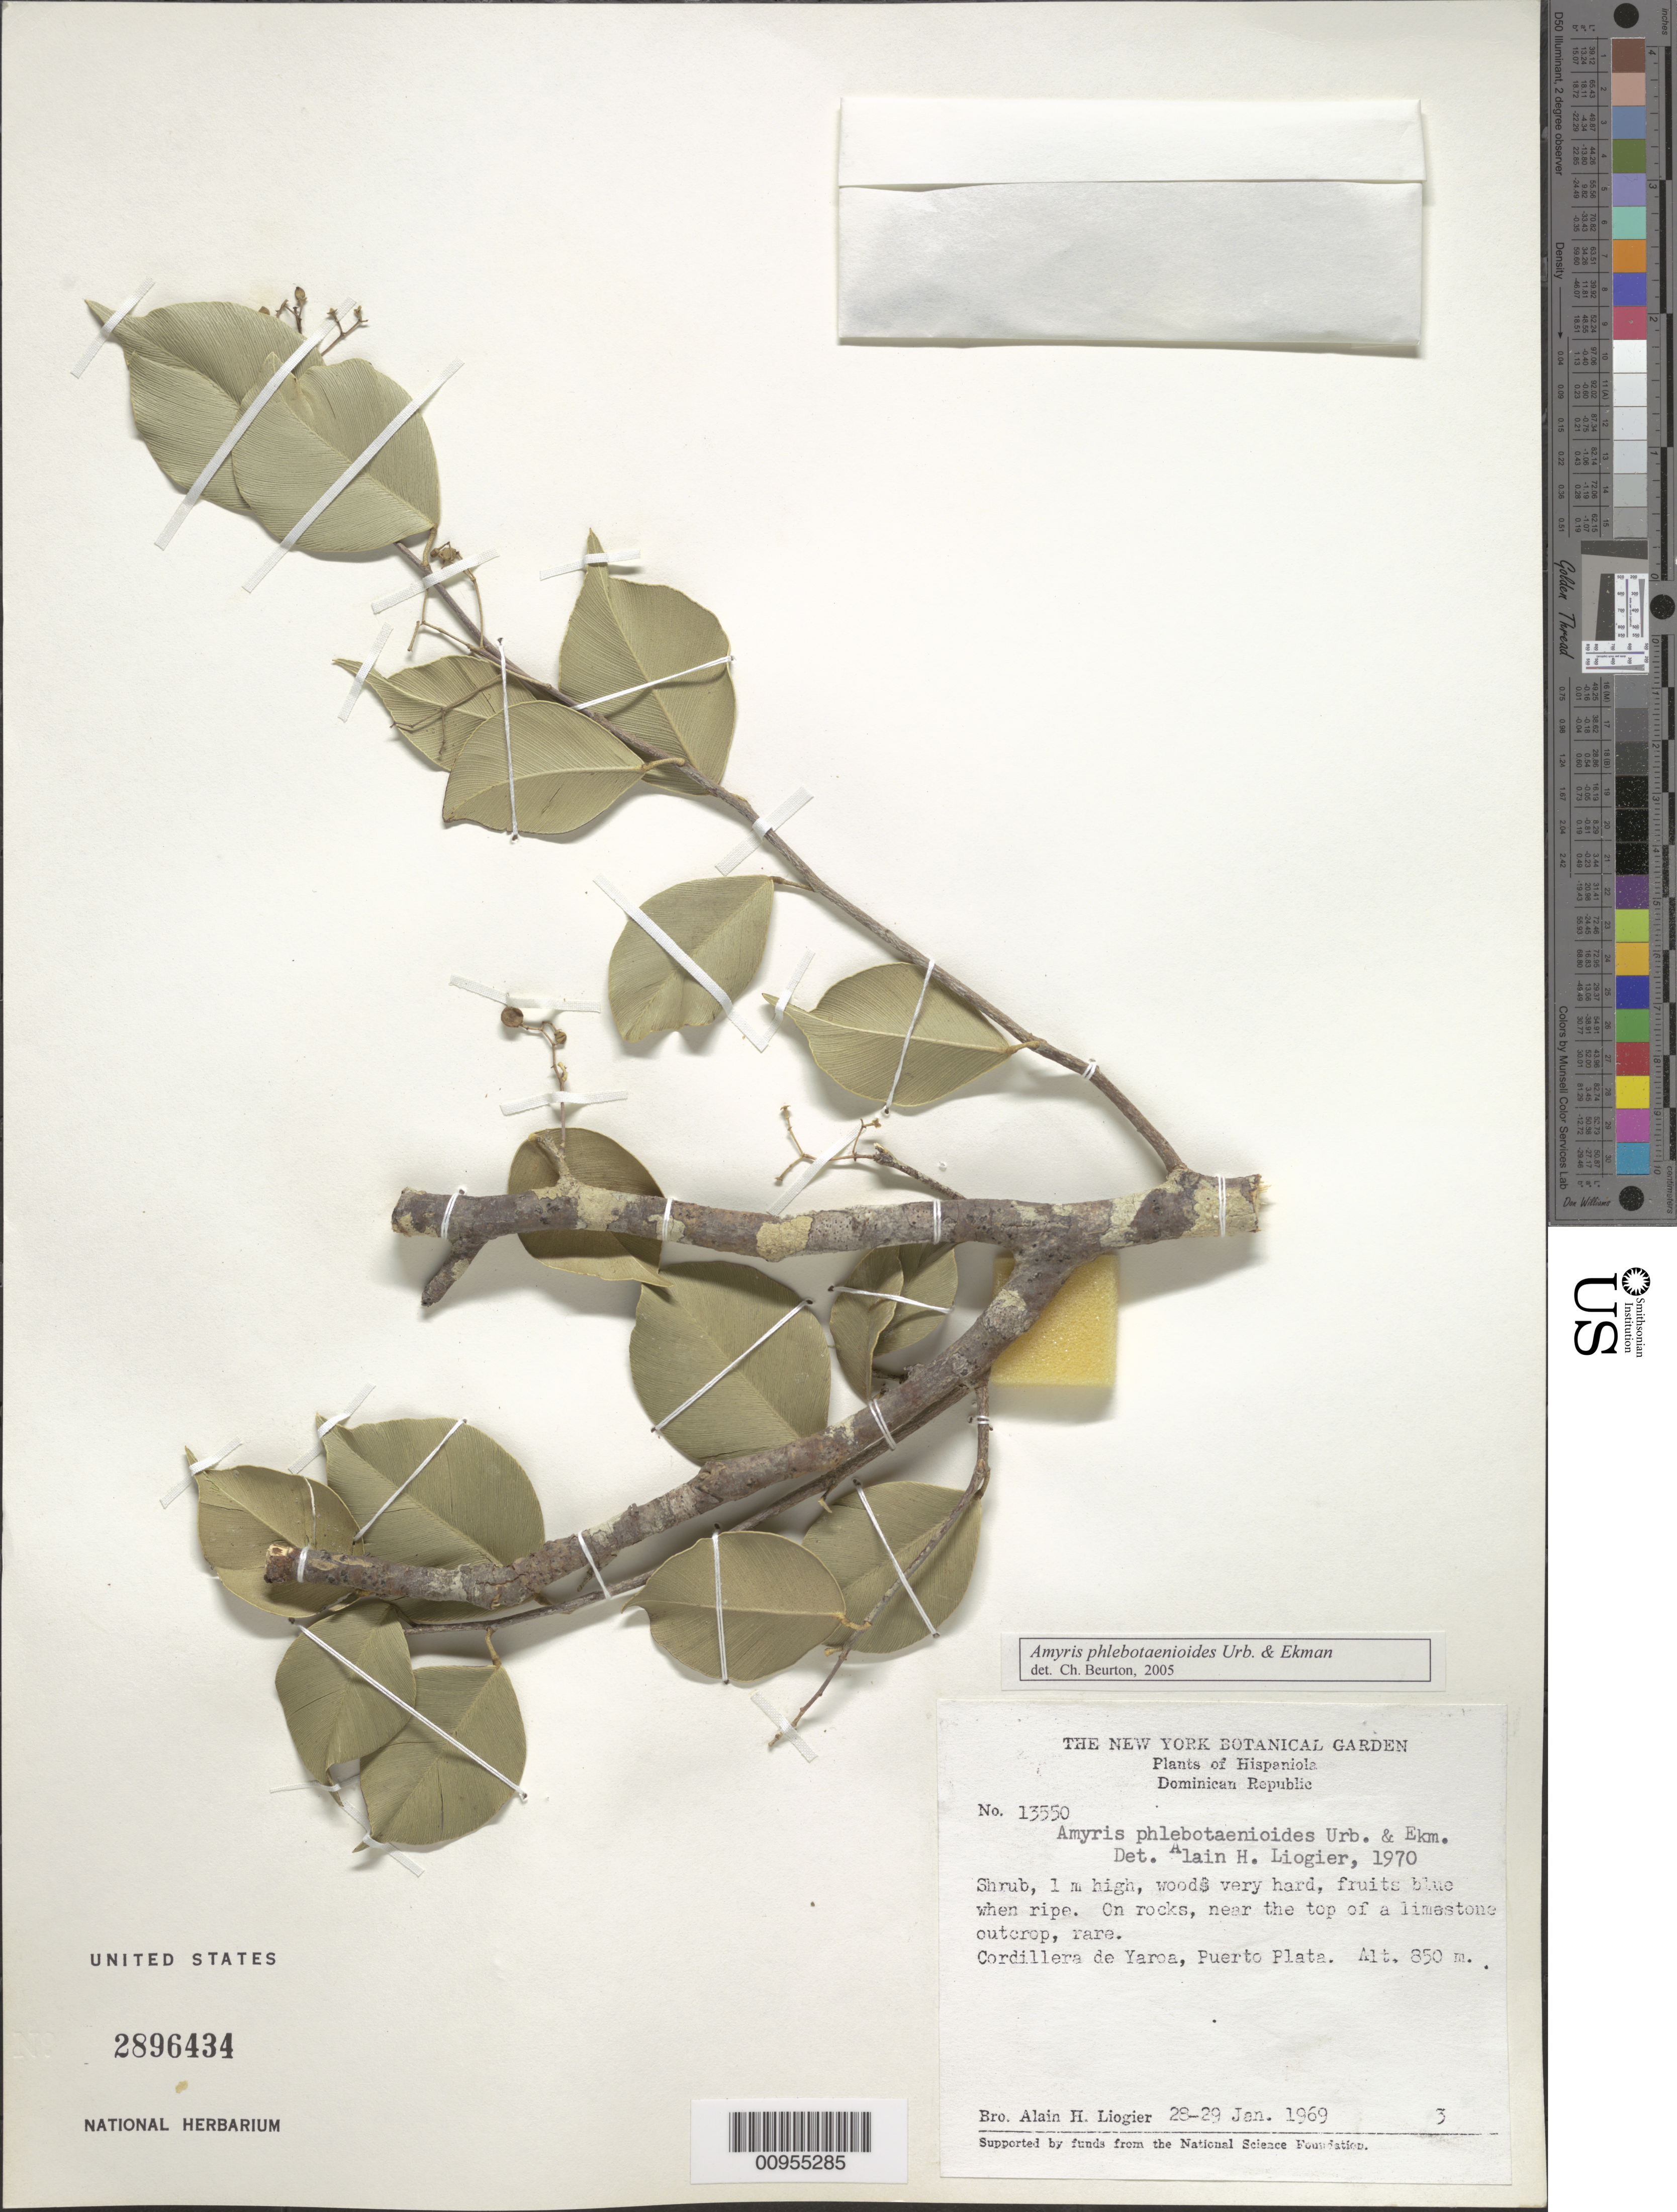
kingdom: Plantae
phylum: Tracheophyta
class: Magnoliopsida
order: Sapindales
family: Rutaceae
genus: Amyris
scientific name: Amyris phlebotaenioides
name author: Urb. & Ekman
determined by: Beurton, C.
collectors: A. H. Liogier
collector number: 13550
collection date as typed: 28 Jan 1969 to 29 Jan 1969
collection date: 1969-01-28/1969-01-29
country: Dominican Republic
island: Hispaniola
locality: Cordillera de Yaroa, Puerto Plata.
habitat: On rocks, near the top of a limestone outcrop, rare.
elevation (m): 850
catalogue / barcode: US 2896434